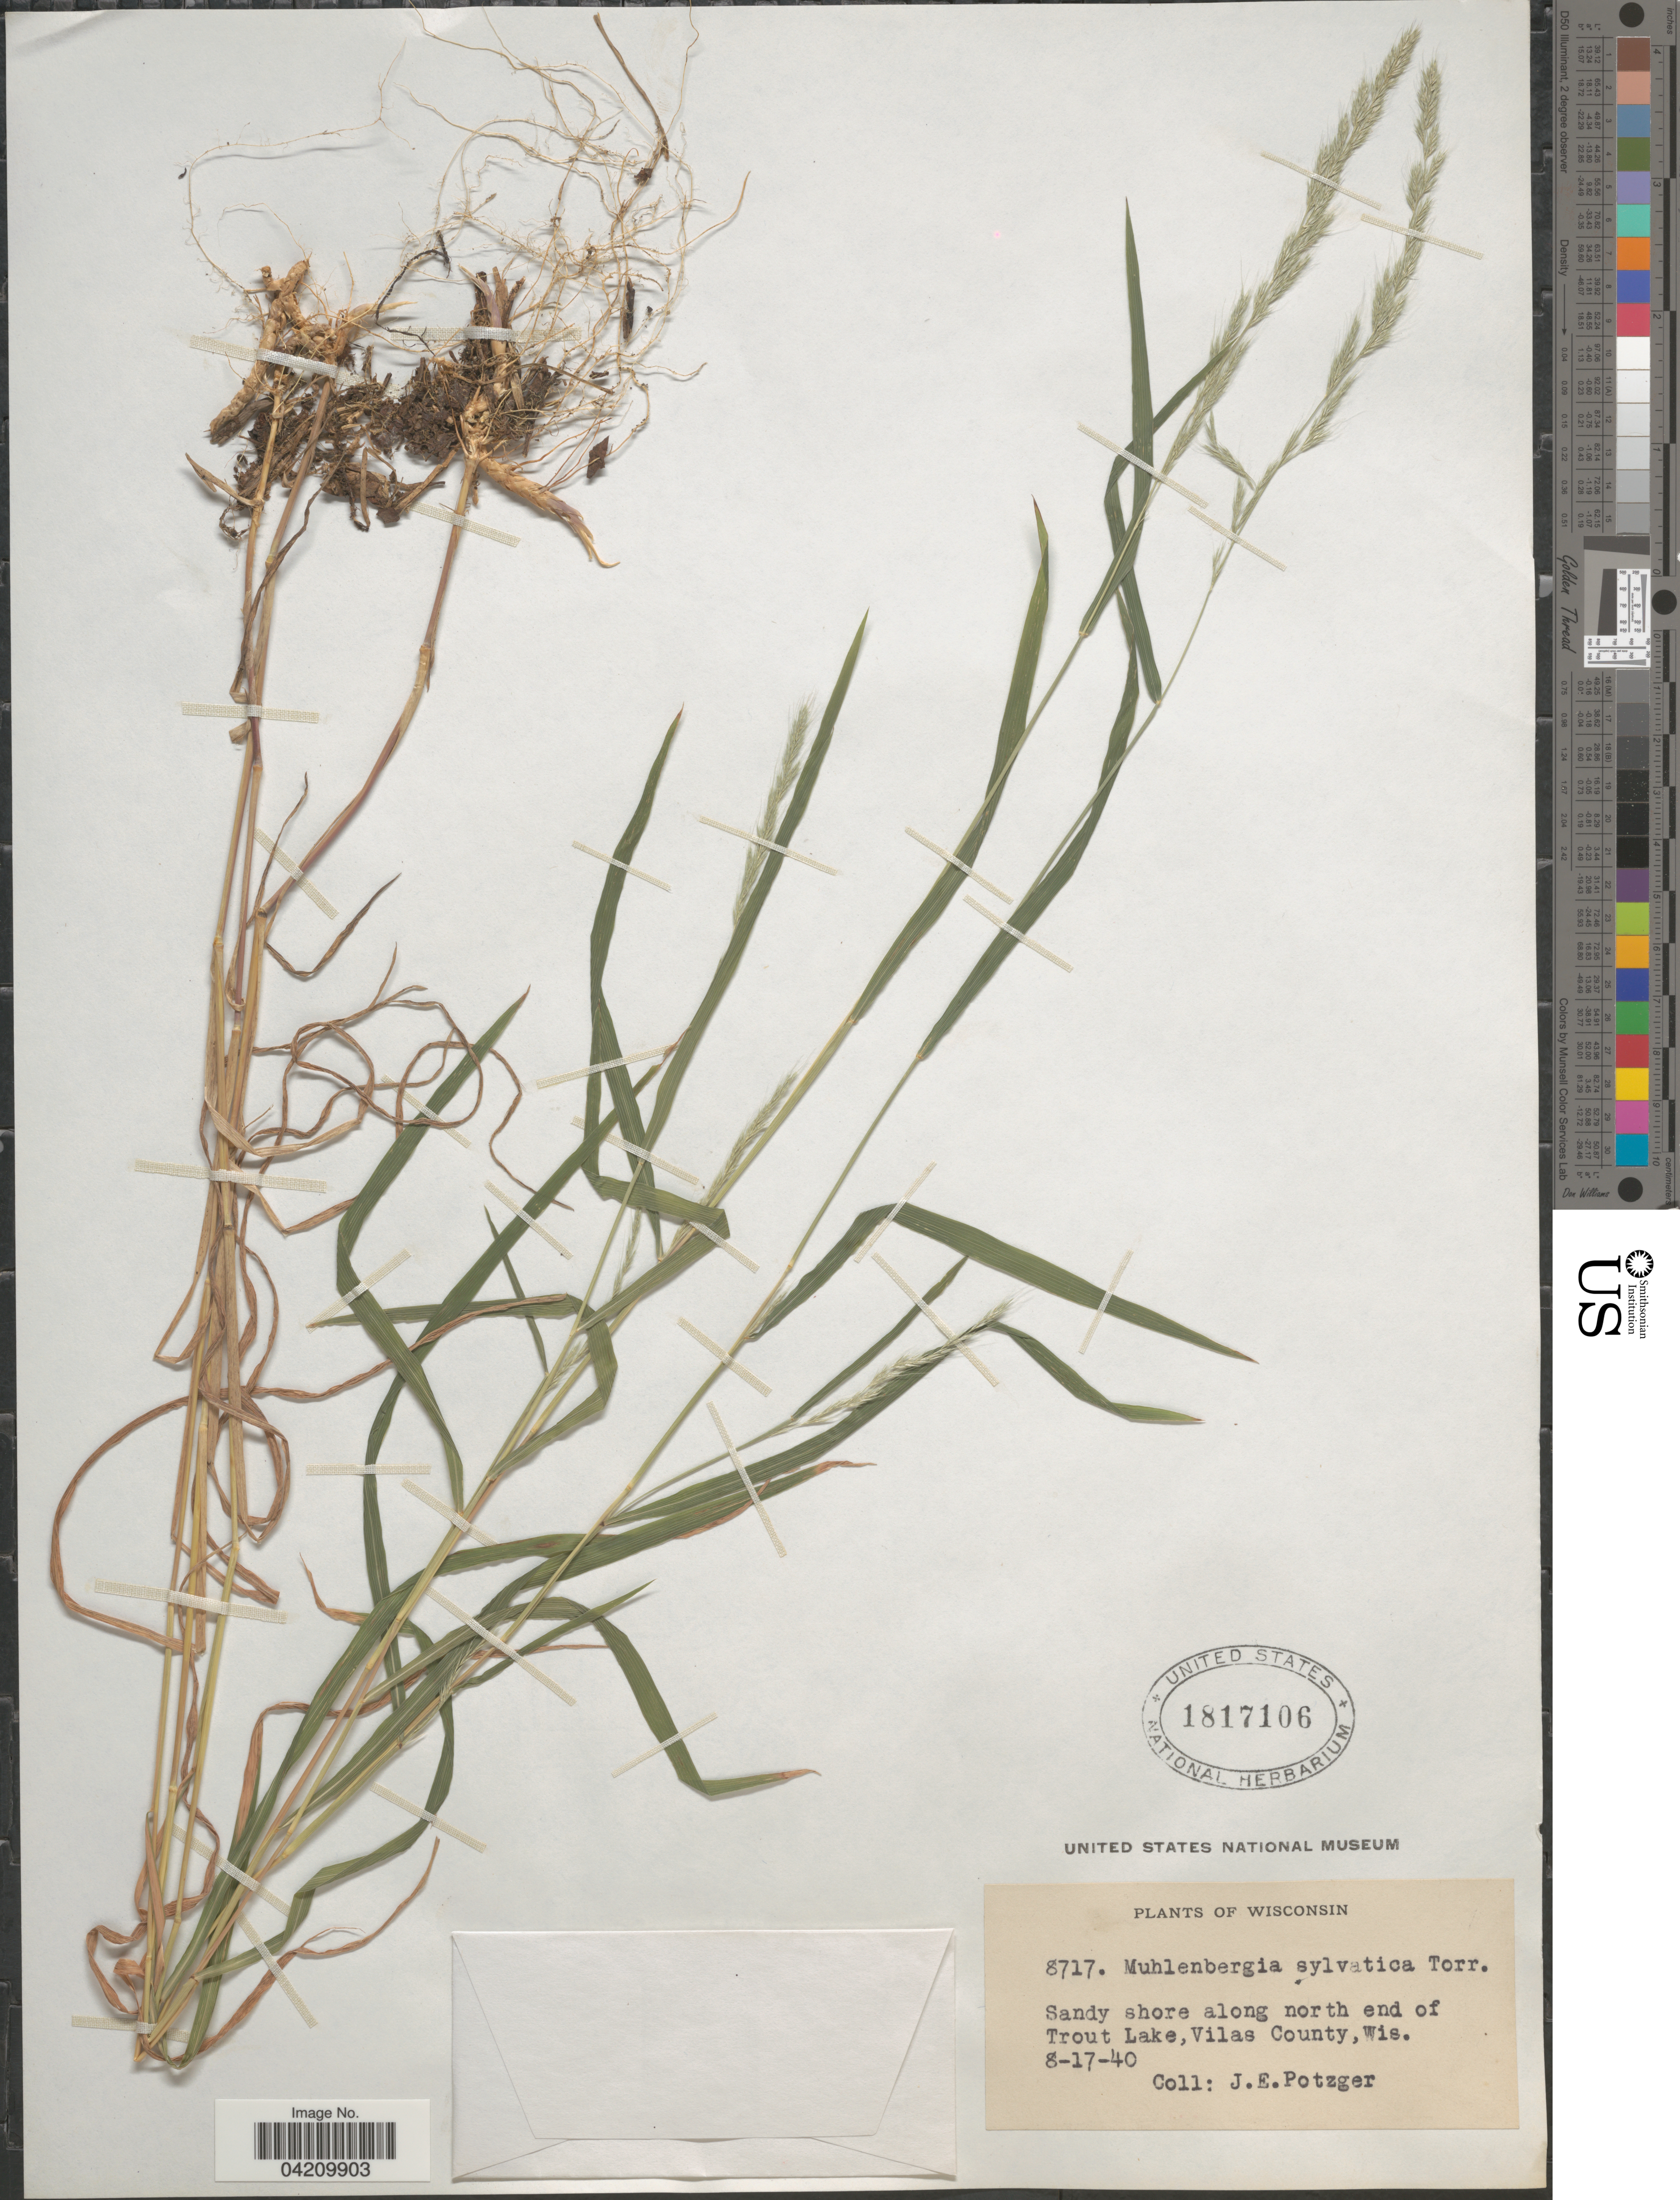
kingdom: Plantae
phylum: Tracheophyta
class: Liliopsida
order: Poales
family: Poaceae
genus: Muhlenbergia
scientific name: Muhlenbergia mexicana var. filiformis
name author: (Torr.) Scribn.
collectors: J. Potzger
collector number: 8717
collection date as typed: Transcribed d/m/y: 17/8/40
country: United States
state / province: Wisconsin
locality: Sandy shore along north end of Trout Lake, Vilas County.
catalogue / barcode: US 1817106